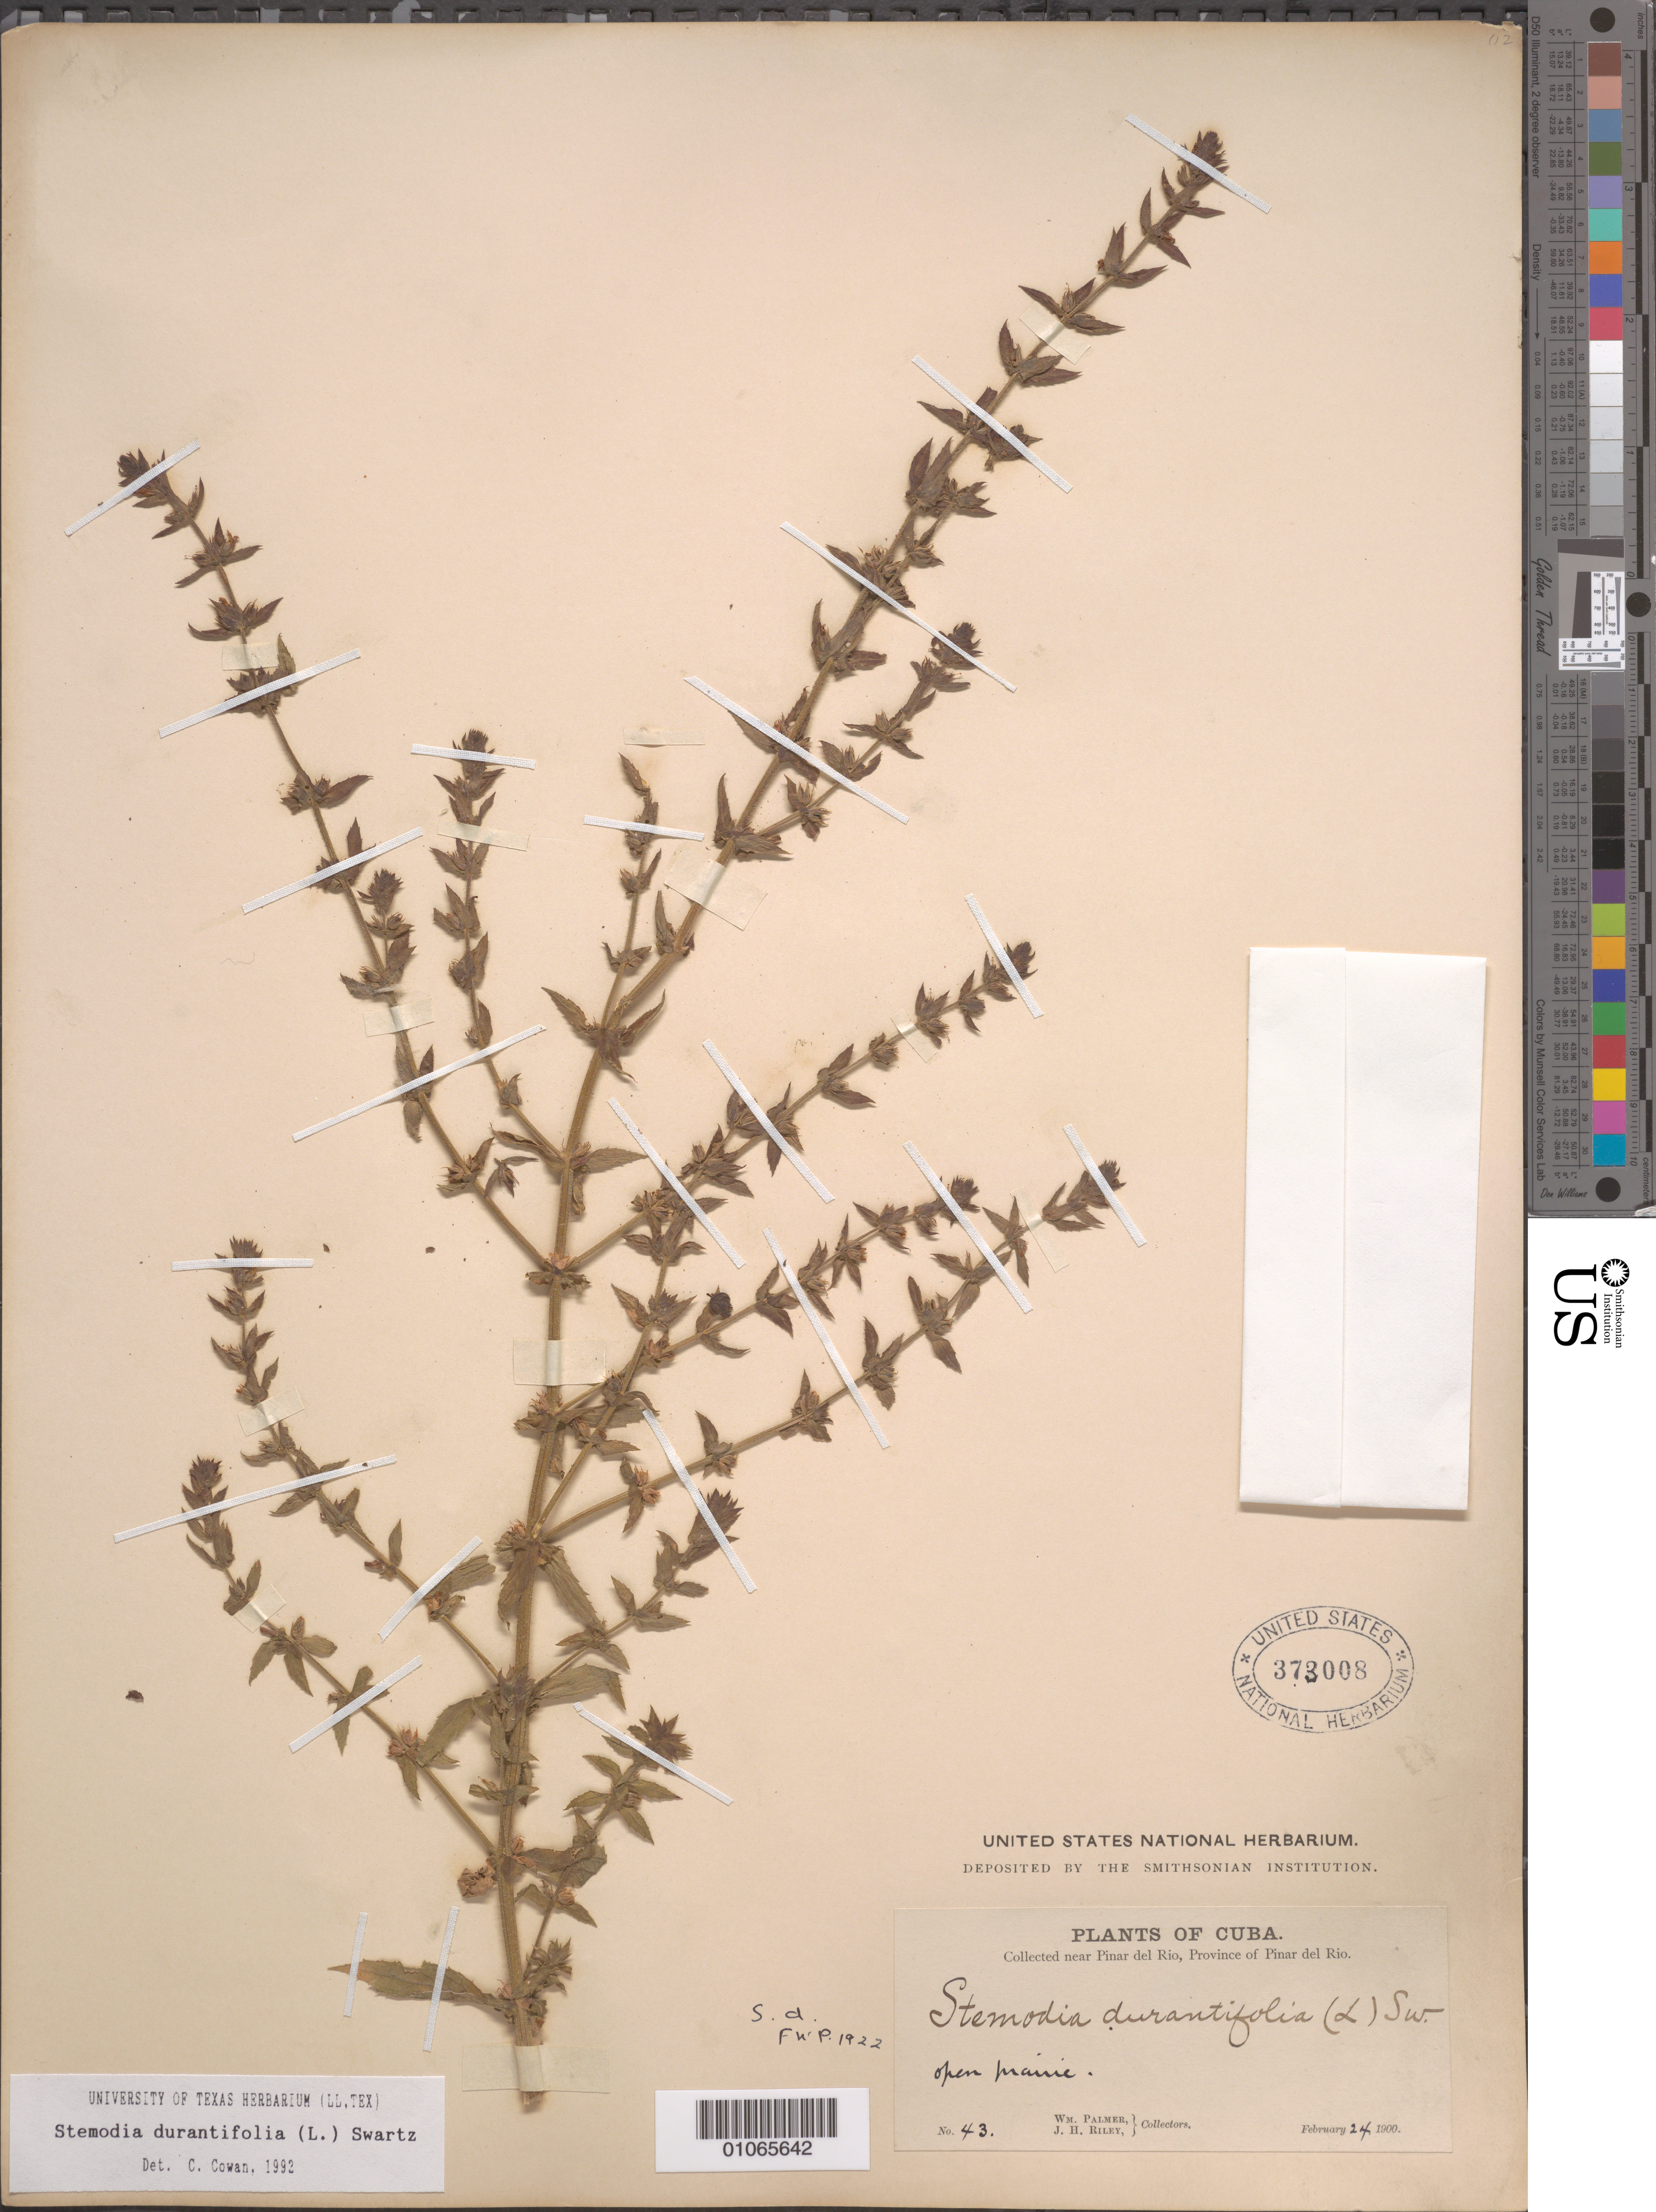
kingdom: Plantae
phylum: Tracheophyta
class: Magnoliopsida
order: Lamiales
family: Plantaginaceae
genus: Stemodia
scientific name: Stemodia durantifolia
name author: (L.) Sw.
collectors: W. Palmer & J. H. Riley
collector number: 43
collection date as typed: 24 Feb 1900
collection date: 1900-02-24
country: Cuba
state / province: Pinar del Rio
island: Cuba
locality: Collected in open prairie near Pinar del Rio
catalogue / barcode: US 373008